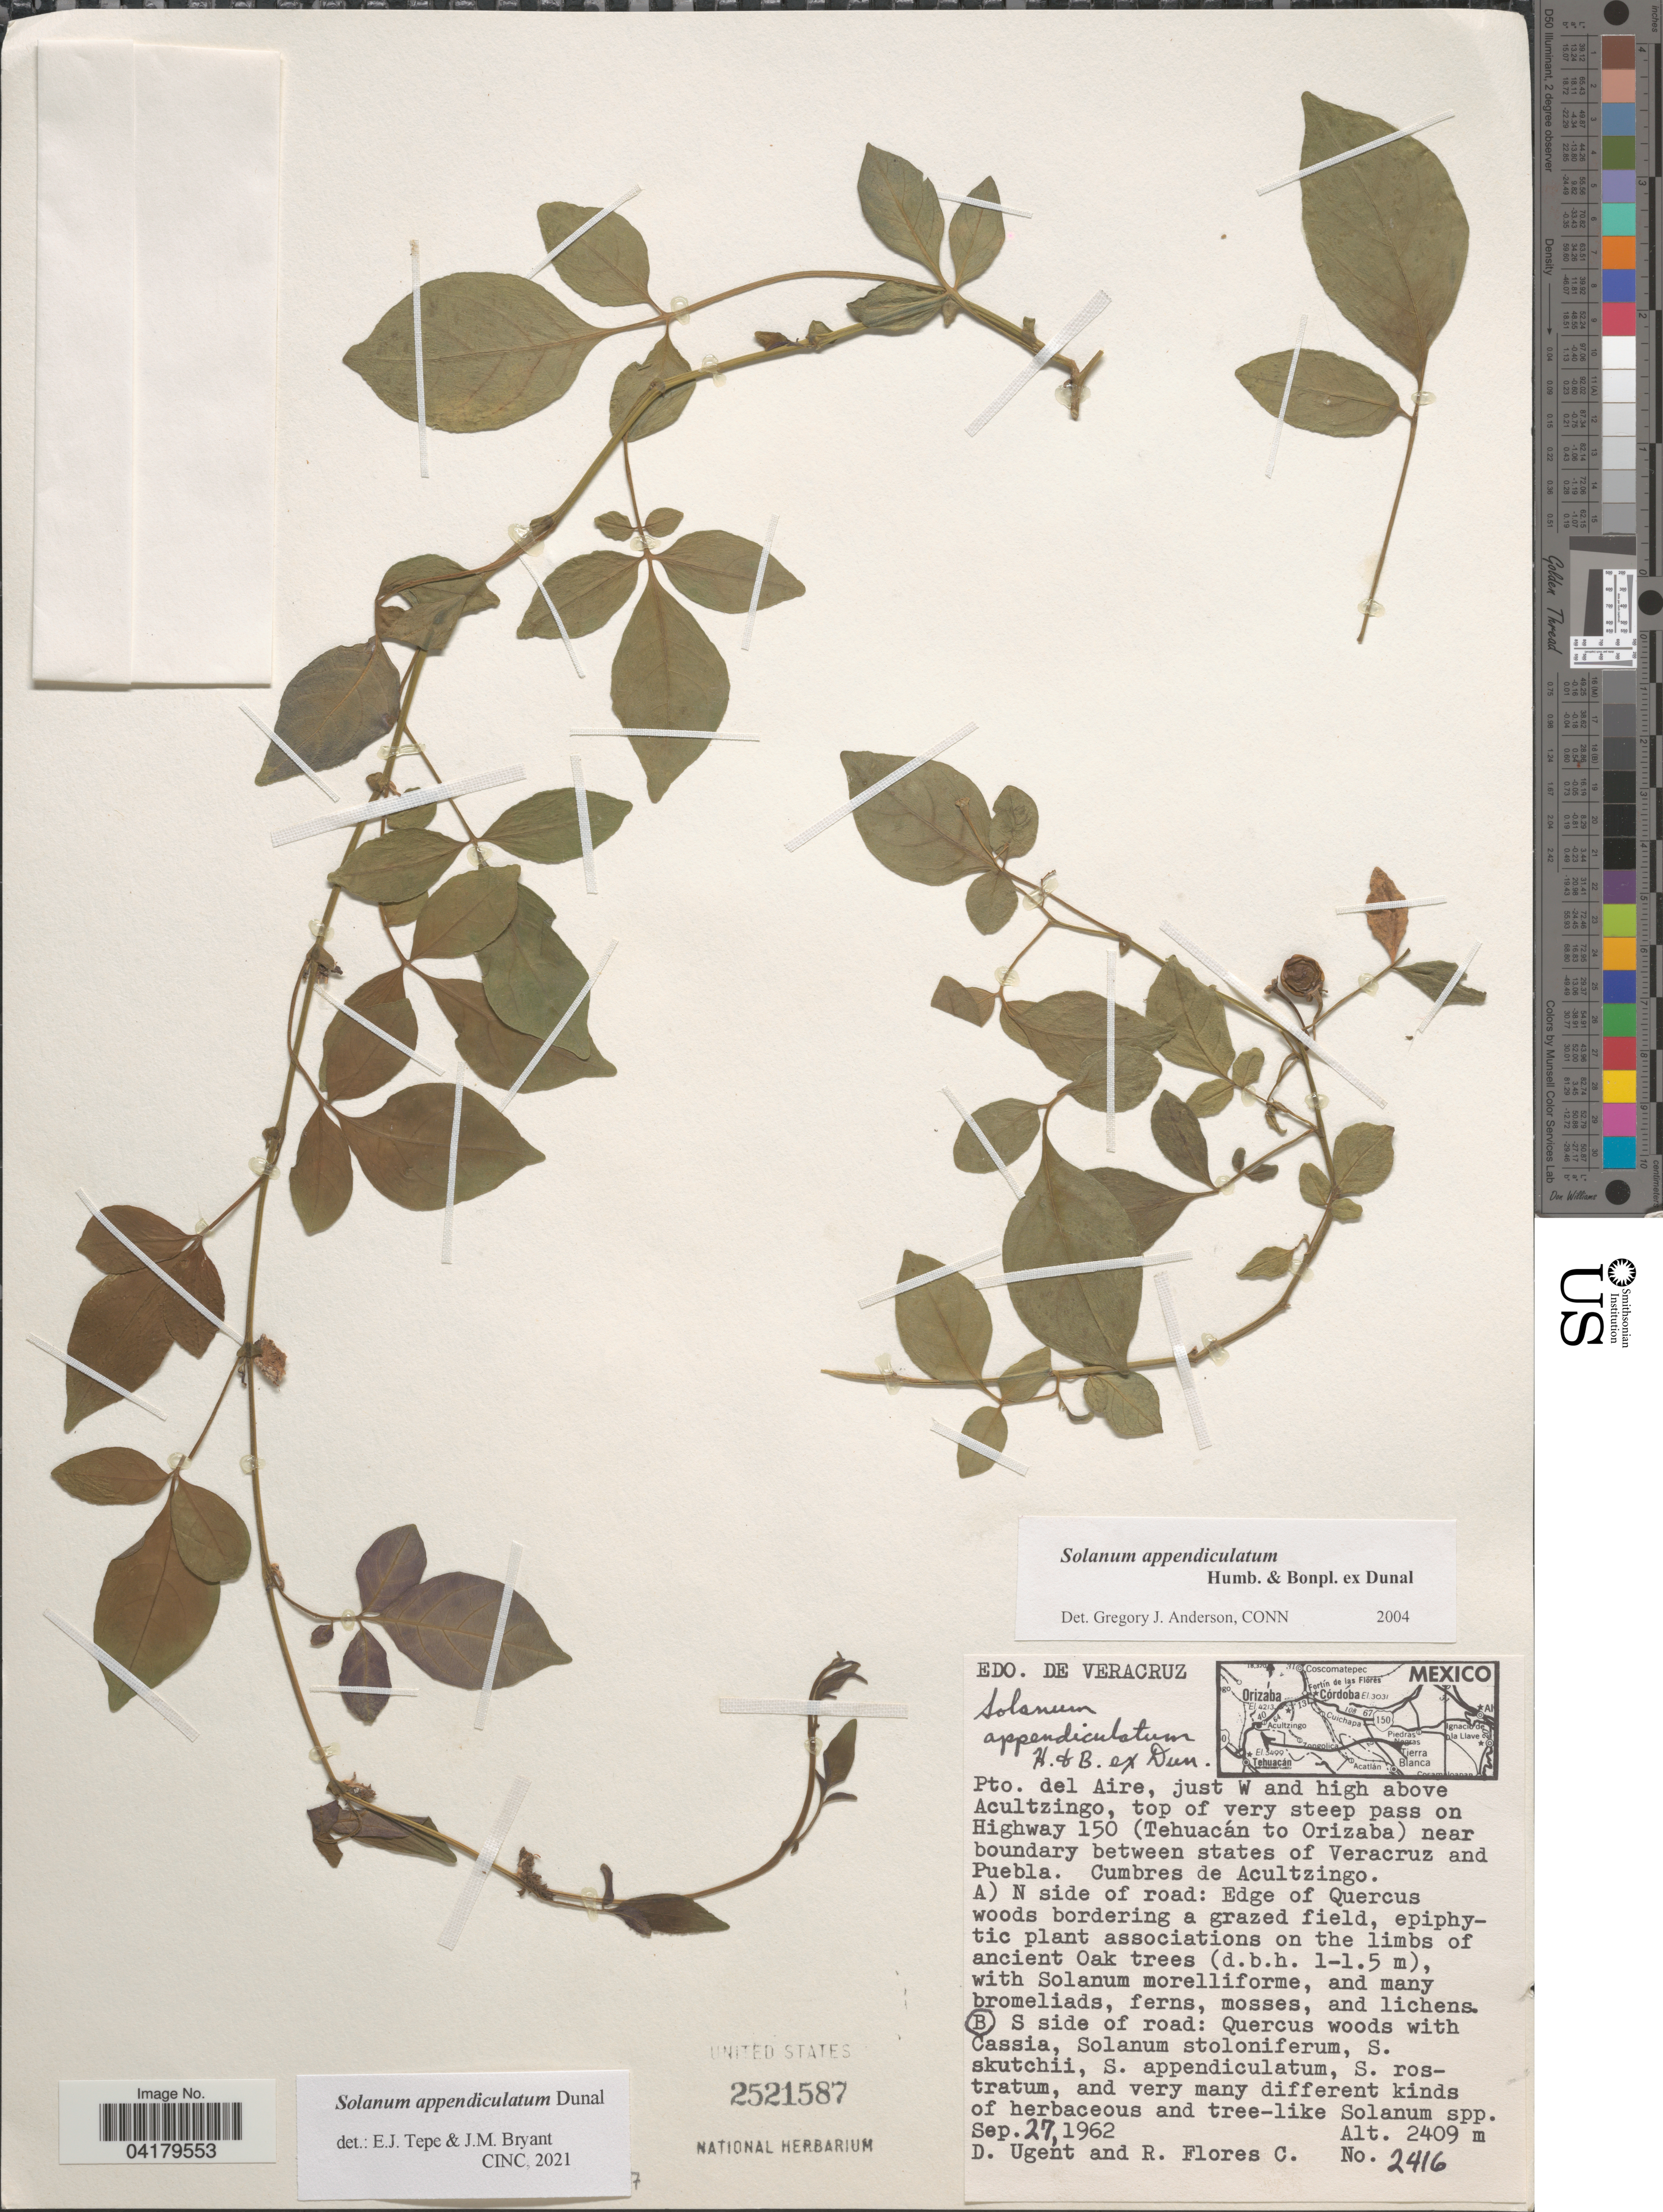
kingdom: Plantae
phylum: Tracheophyta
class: Magnoliopsida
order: Solanales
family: Solanaceae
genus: Solanum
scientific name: Solanum appendiculatum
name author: Humb. & Bonpl. ex Dunal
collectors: D. Ugent & R. Flores-C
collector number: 2416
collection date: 1962-09-27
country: Mexico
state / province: Veracruz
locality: S side of road.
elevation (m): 2409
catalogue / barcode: US 2521587